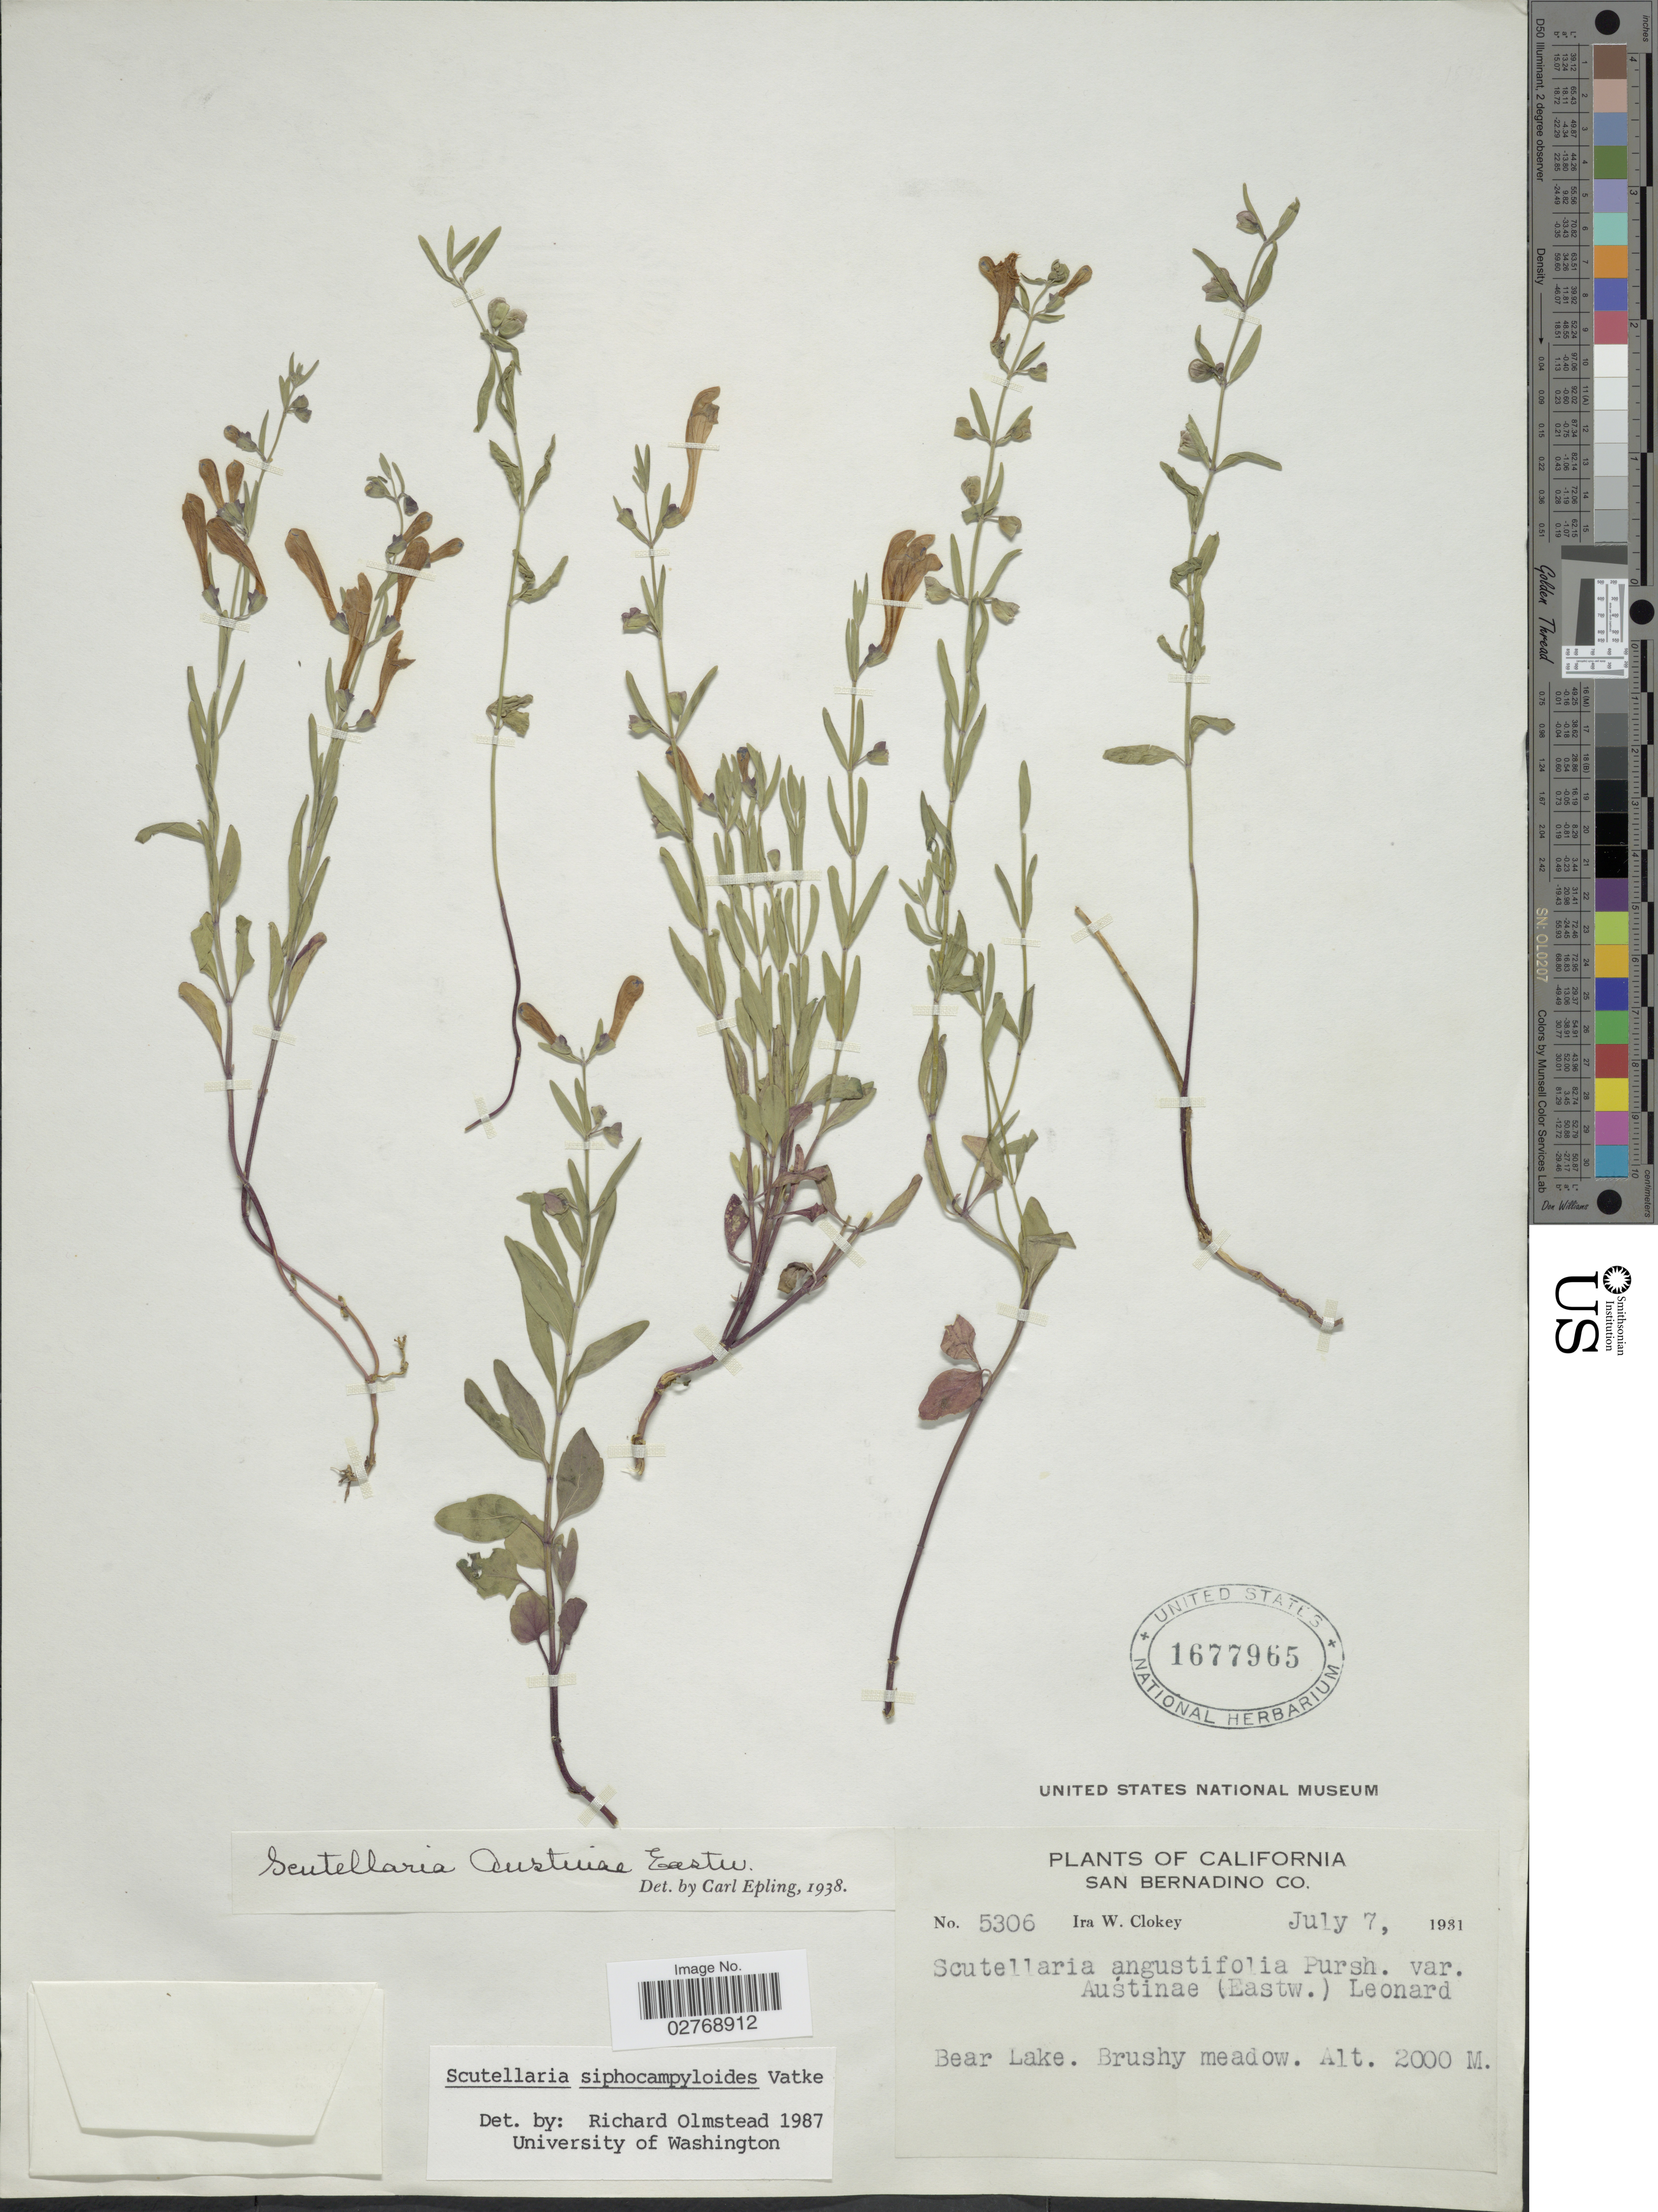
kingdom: Plantae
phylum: Tracheophyta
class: Magnoliopsida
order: Lamiales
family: Lamiaceae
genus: Scutellaria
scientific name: Scutellaria siphocampyloides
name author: Vatke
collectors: I. W. Clokey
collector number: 5306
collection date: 1931-07-07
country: United States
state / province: California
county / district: San Bernardino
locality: San Bernadino Co. Bear Lake. Brushy meadow.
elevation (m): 2000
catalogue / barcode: US 1677965